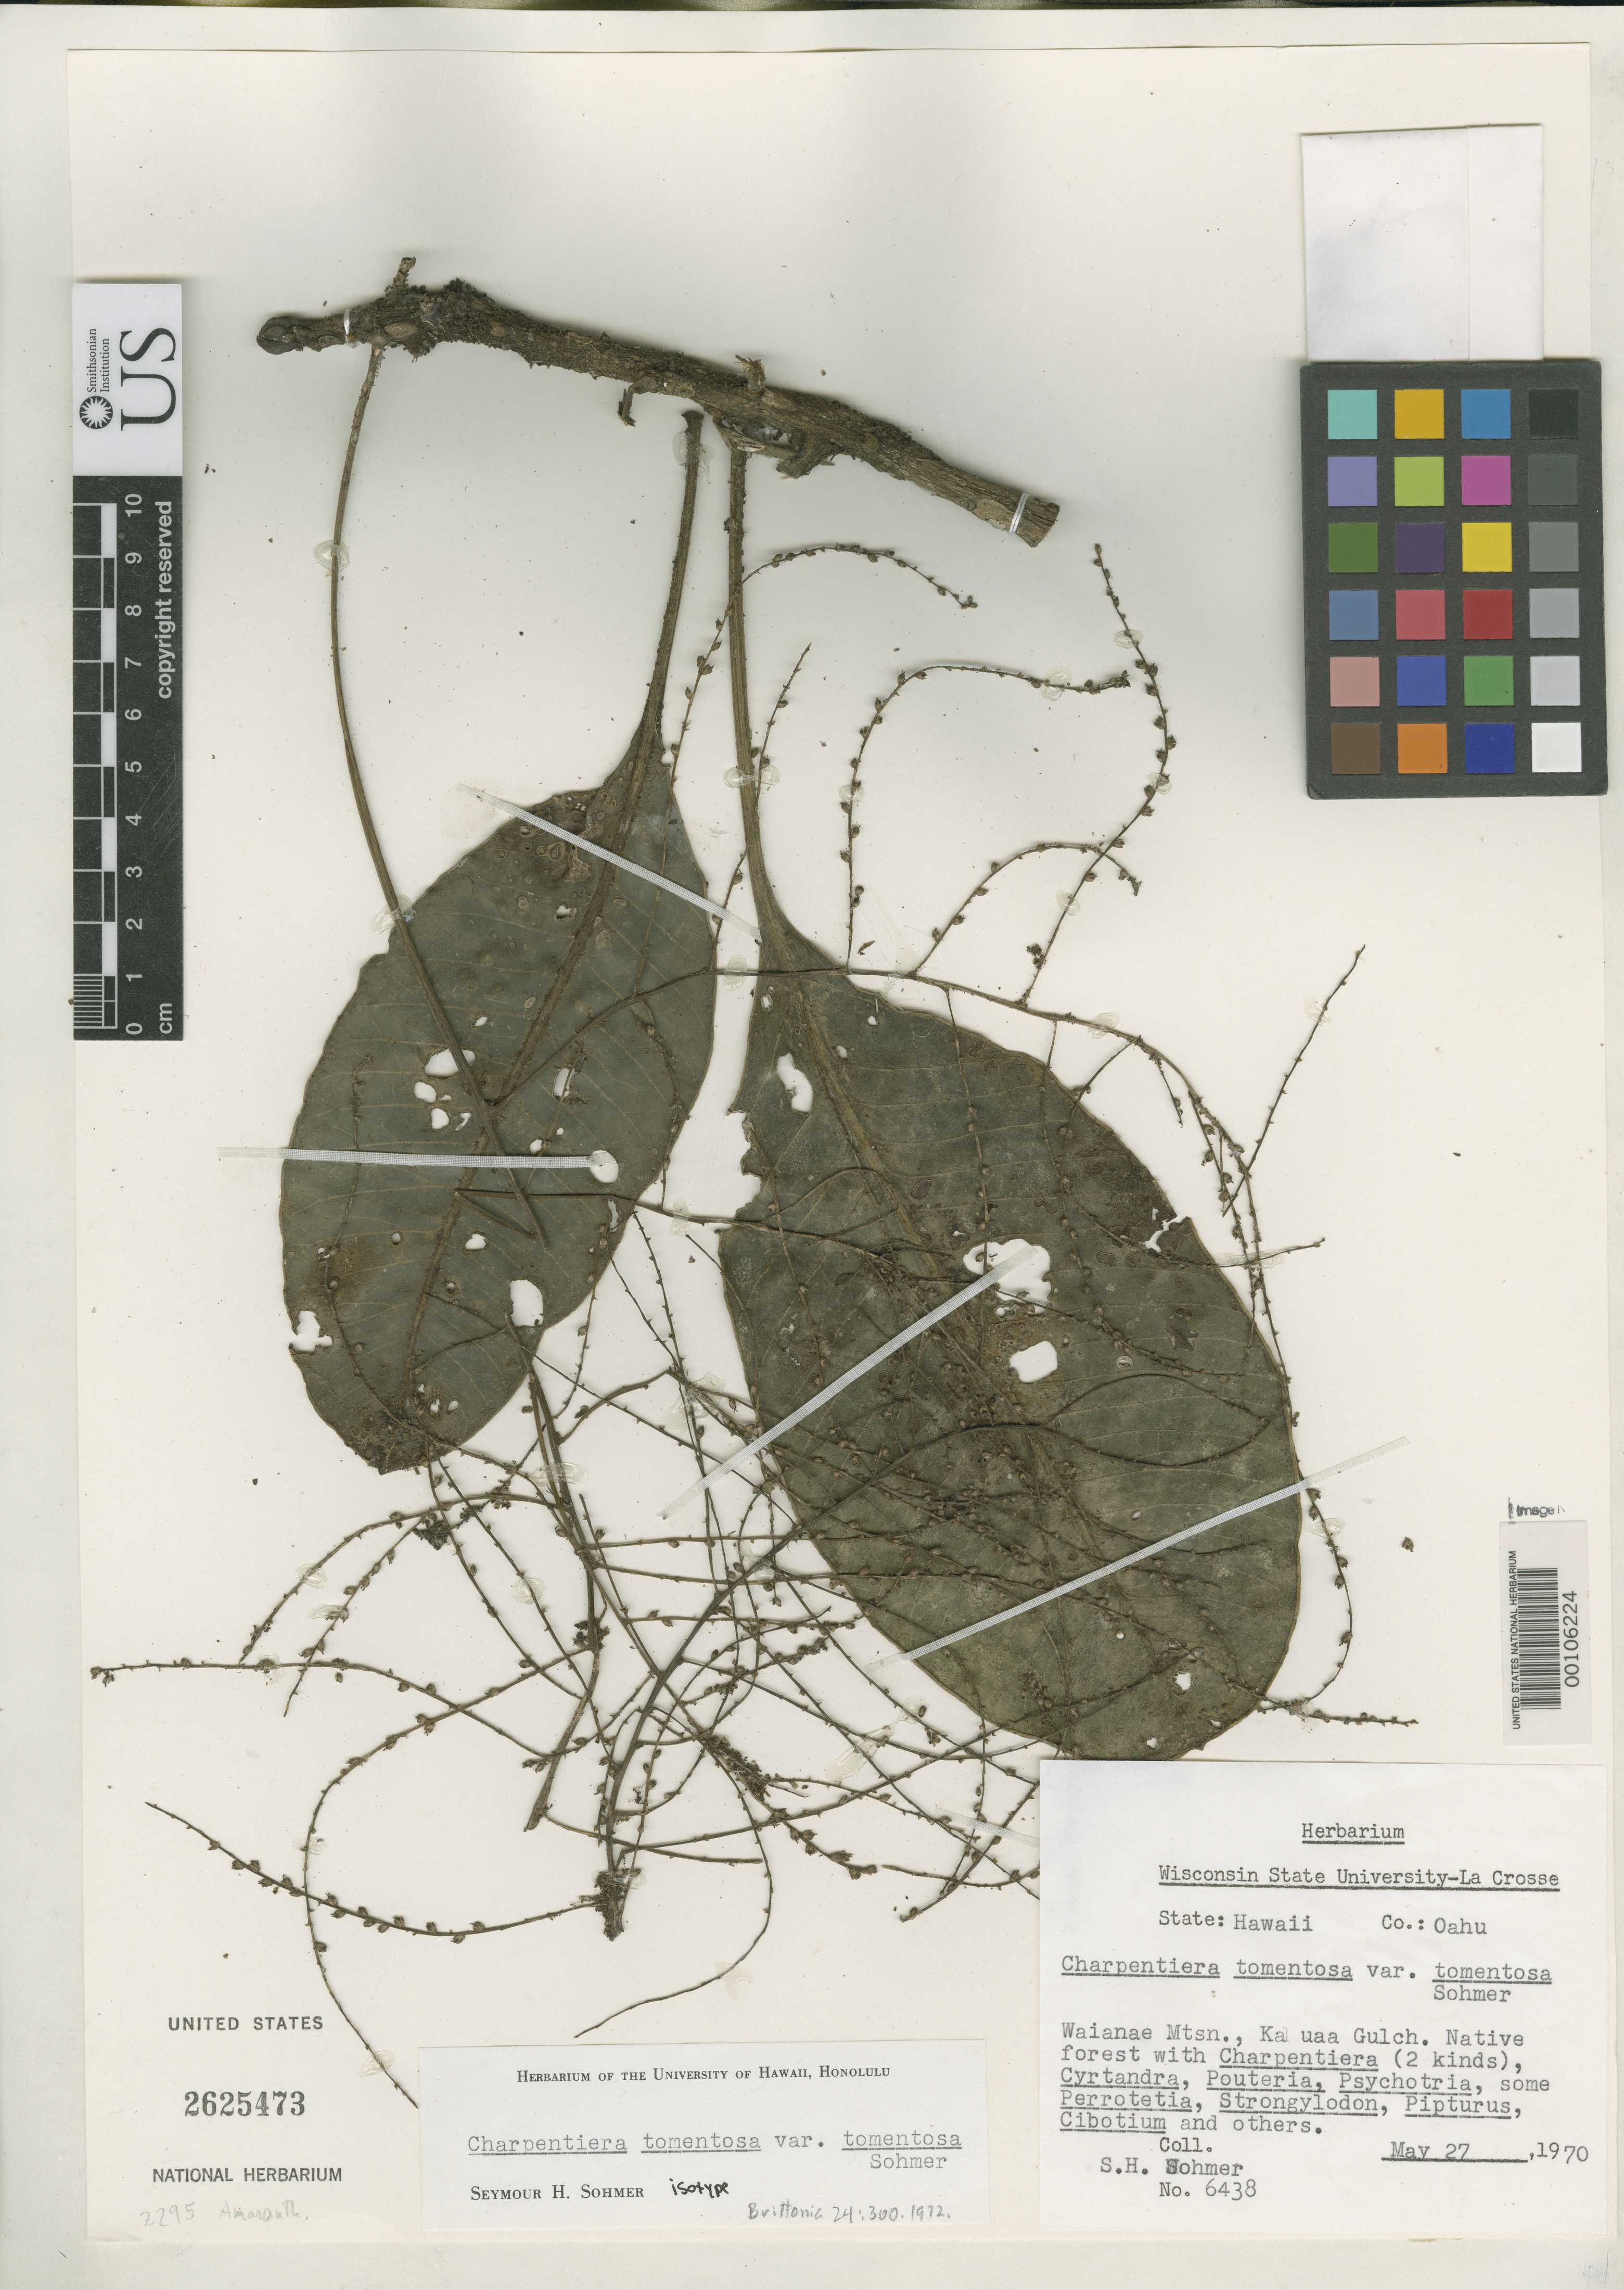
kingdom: Plantae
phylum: Tracheophyta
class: Magnoliopsida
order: Caryophyllales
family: Amaranthaceae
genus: Charpentiera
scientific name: Charpentiera tomentosa var. tomentosa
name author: Sohmer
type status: Isotype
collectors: S. H. Sohmer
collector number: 6438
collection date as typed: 27 May 1970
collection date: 1970-05-27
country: United States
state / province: Hawaii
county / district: Honolulu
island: Oahu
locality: Waianae Mountains, Kaluaa Gulch.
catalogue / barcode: US 2625473